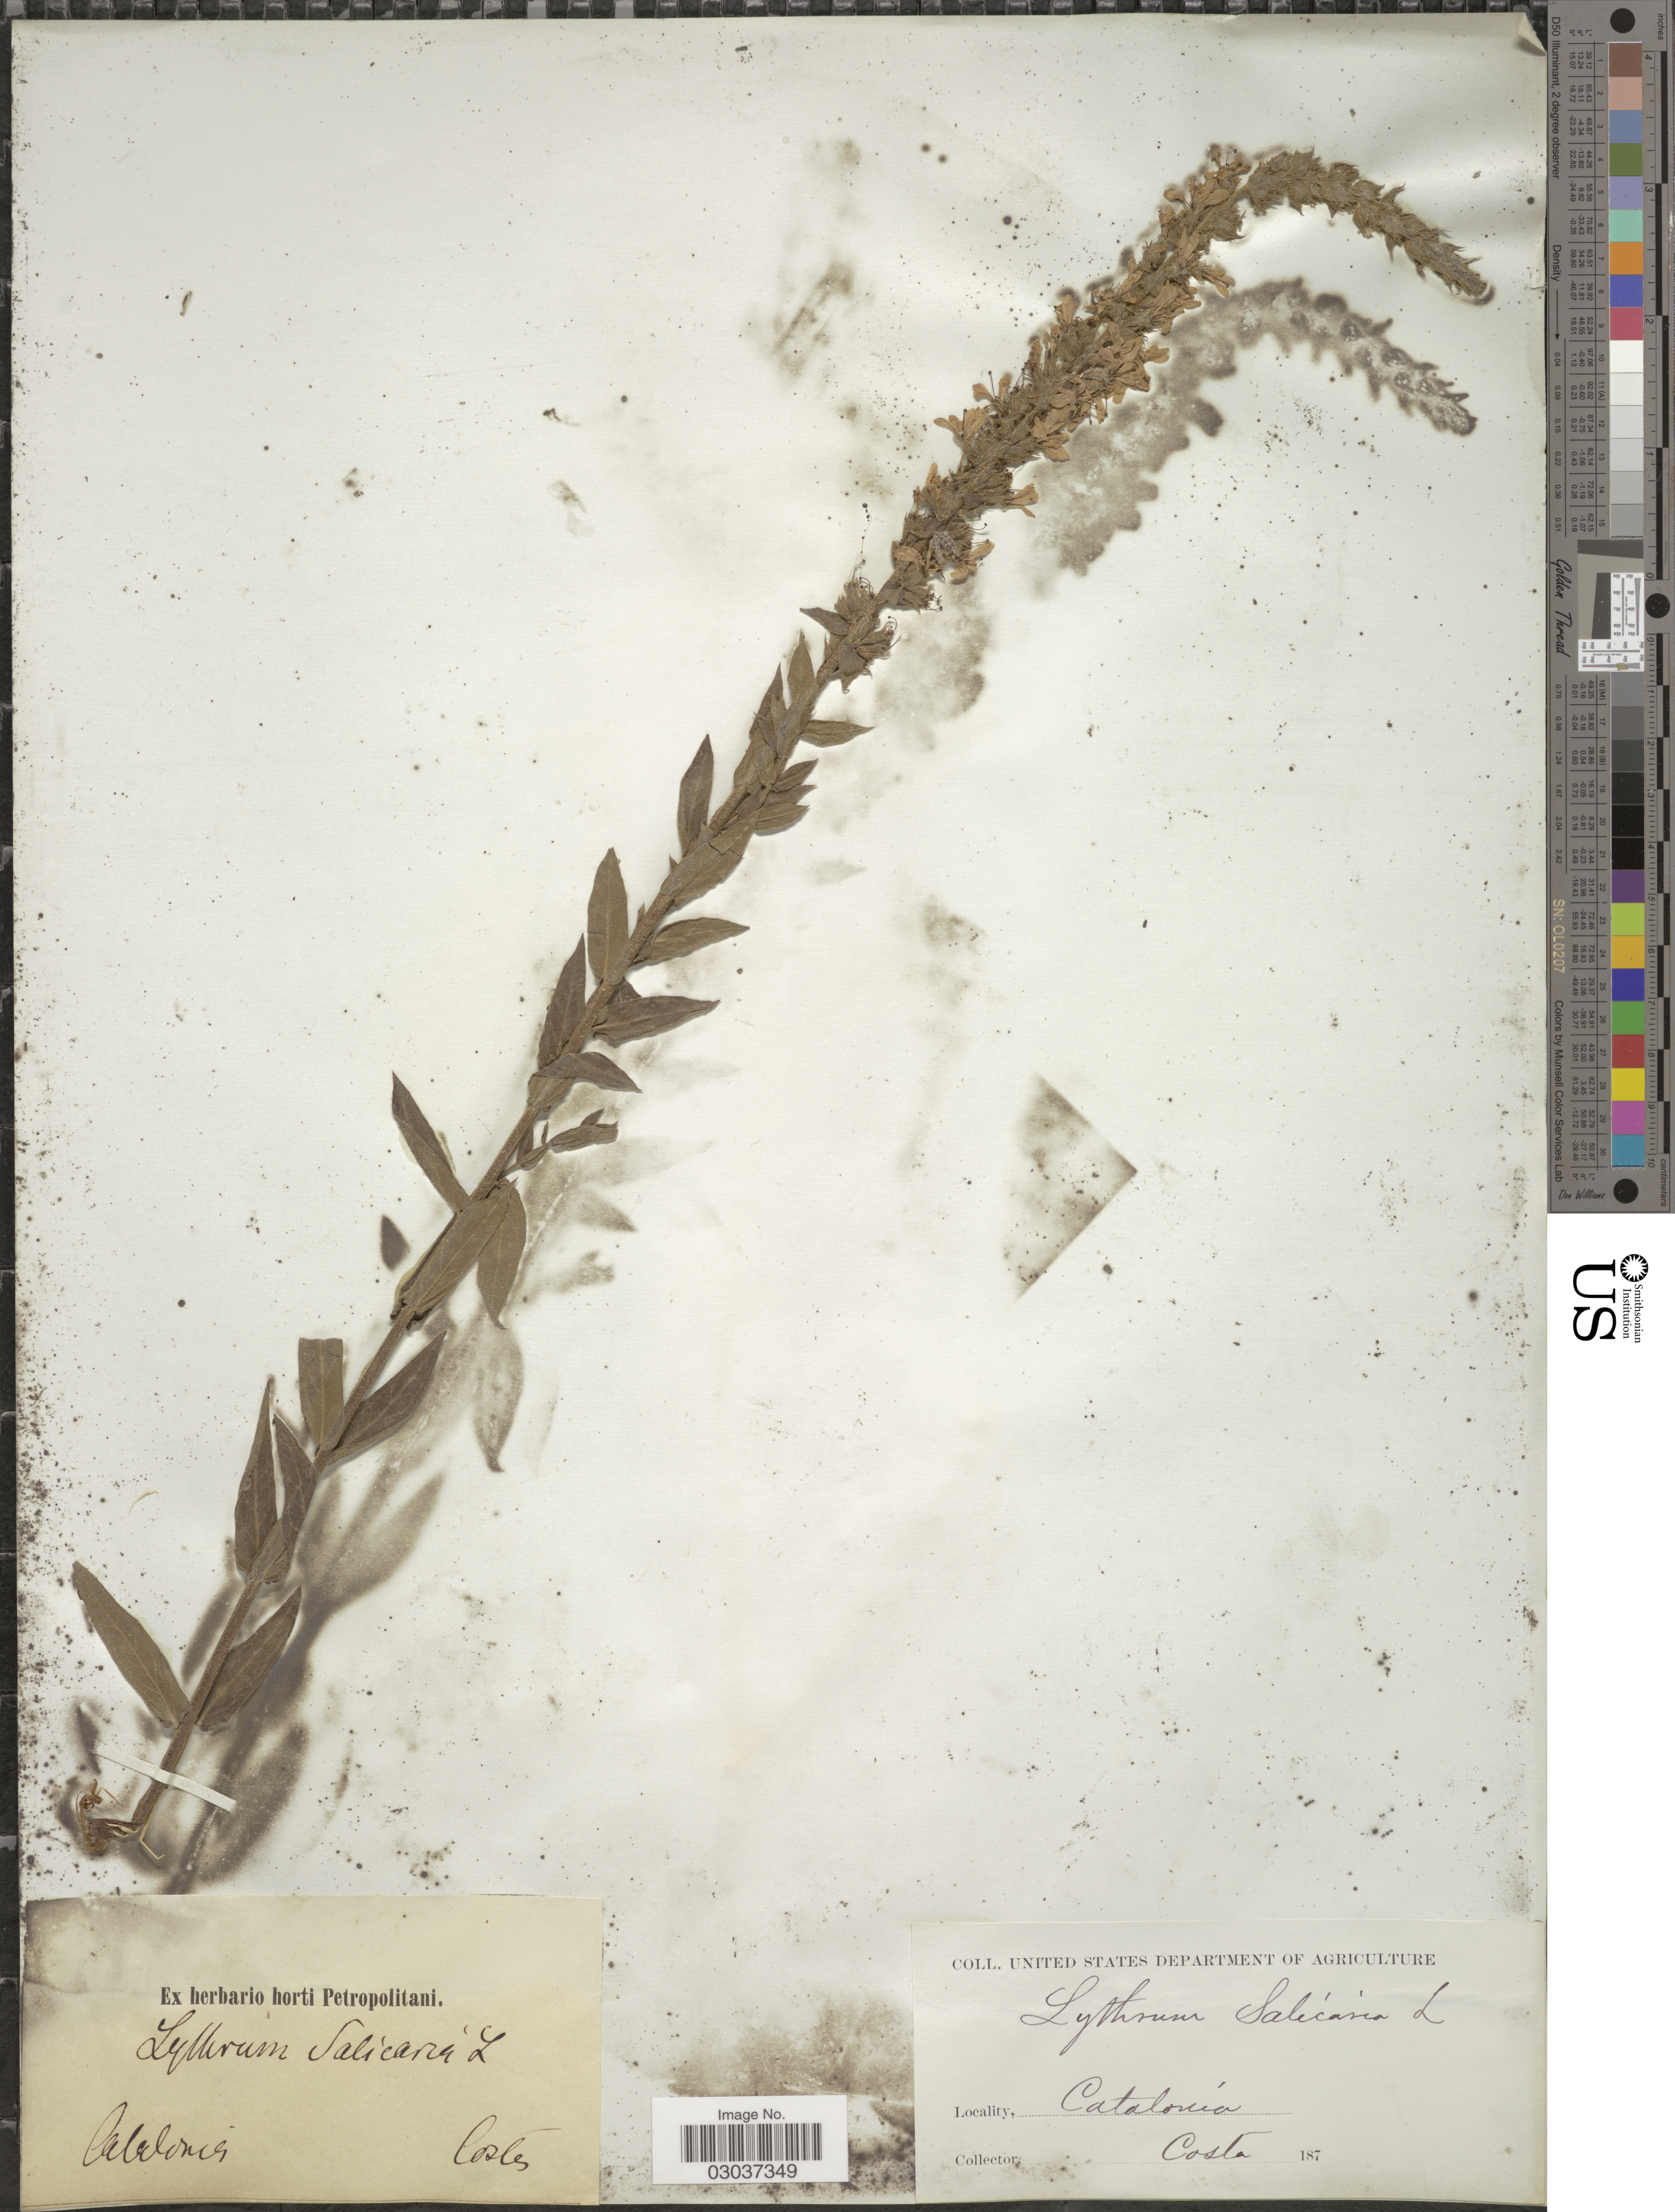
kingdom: Plantae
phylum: Tracheophyta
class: Magnoliopsida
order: Myrtales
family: Lythraceae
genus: Lythrum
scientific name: Lythrum salicaria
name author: L.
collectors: -. Costa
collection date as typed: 187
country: Spain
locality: Catalonia.